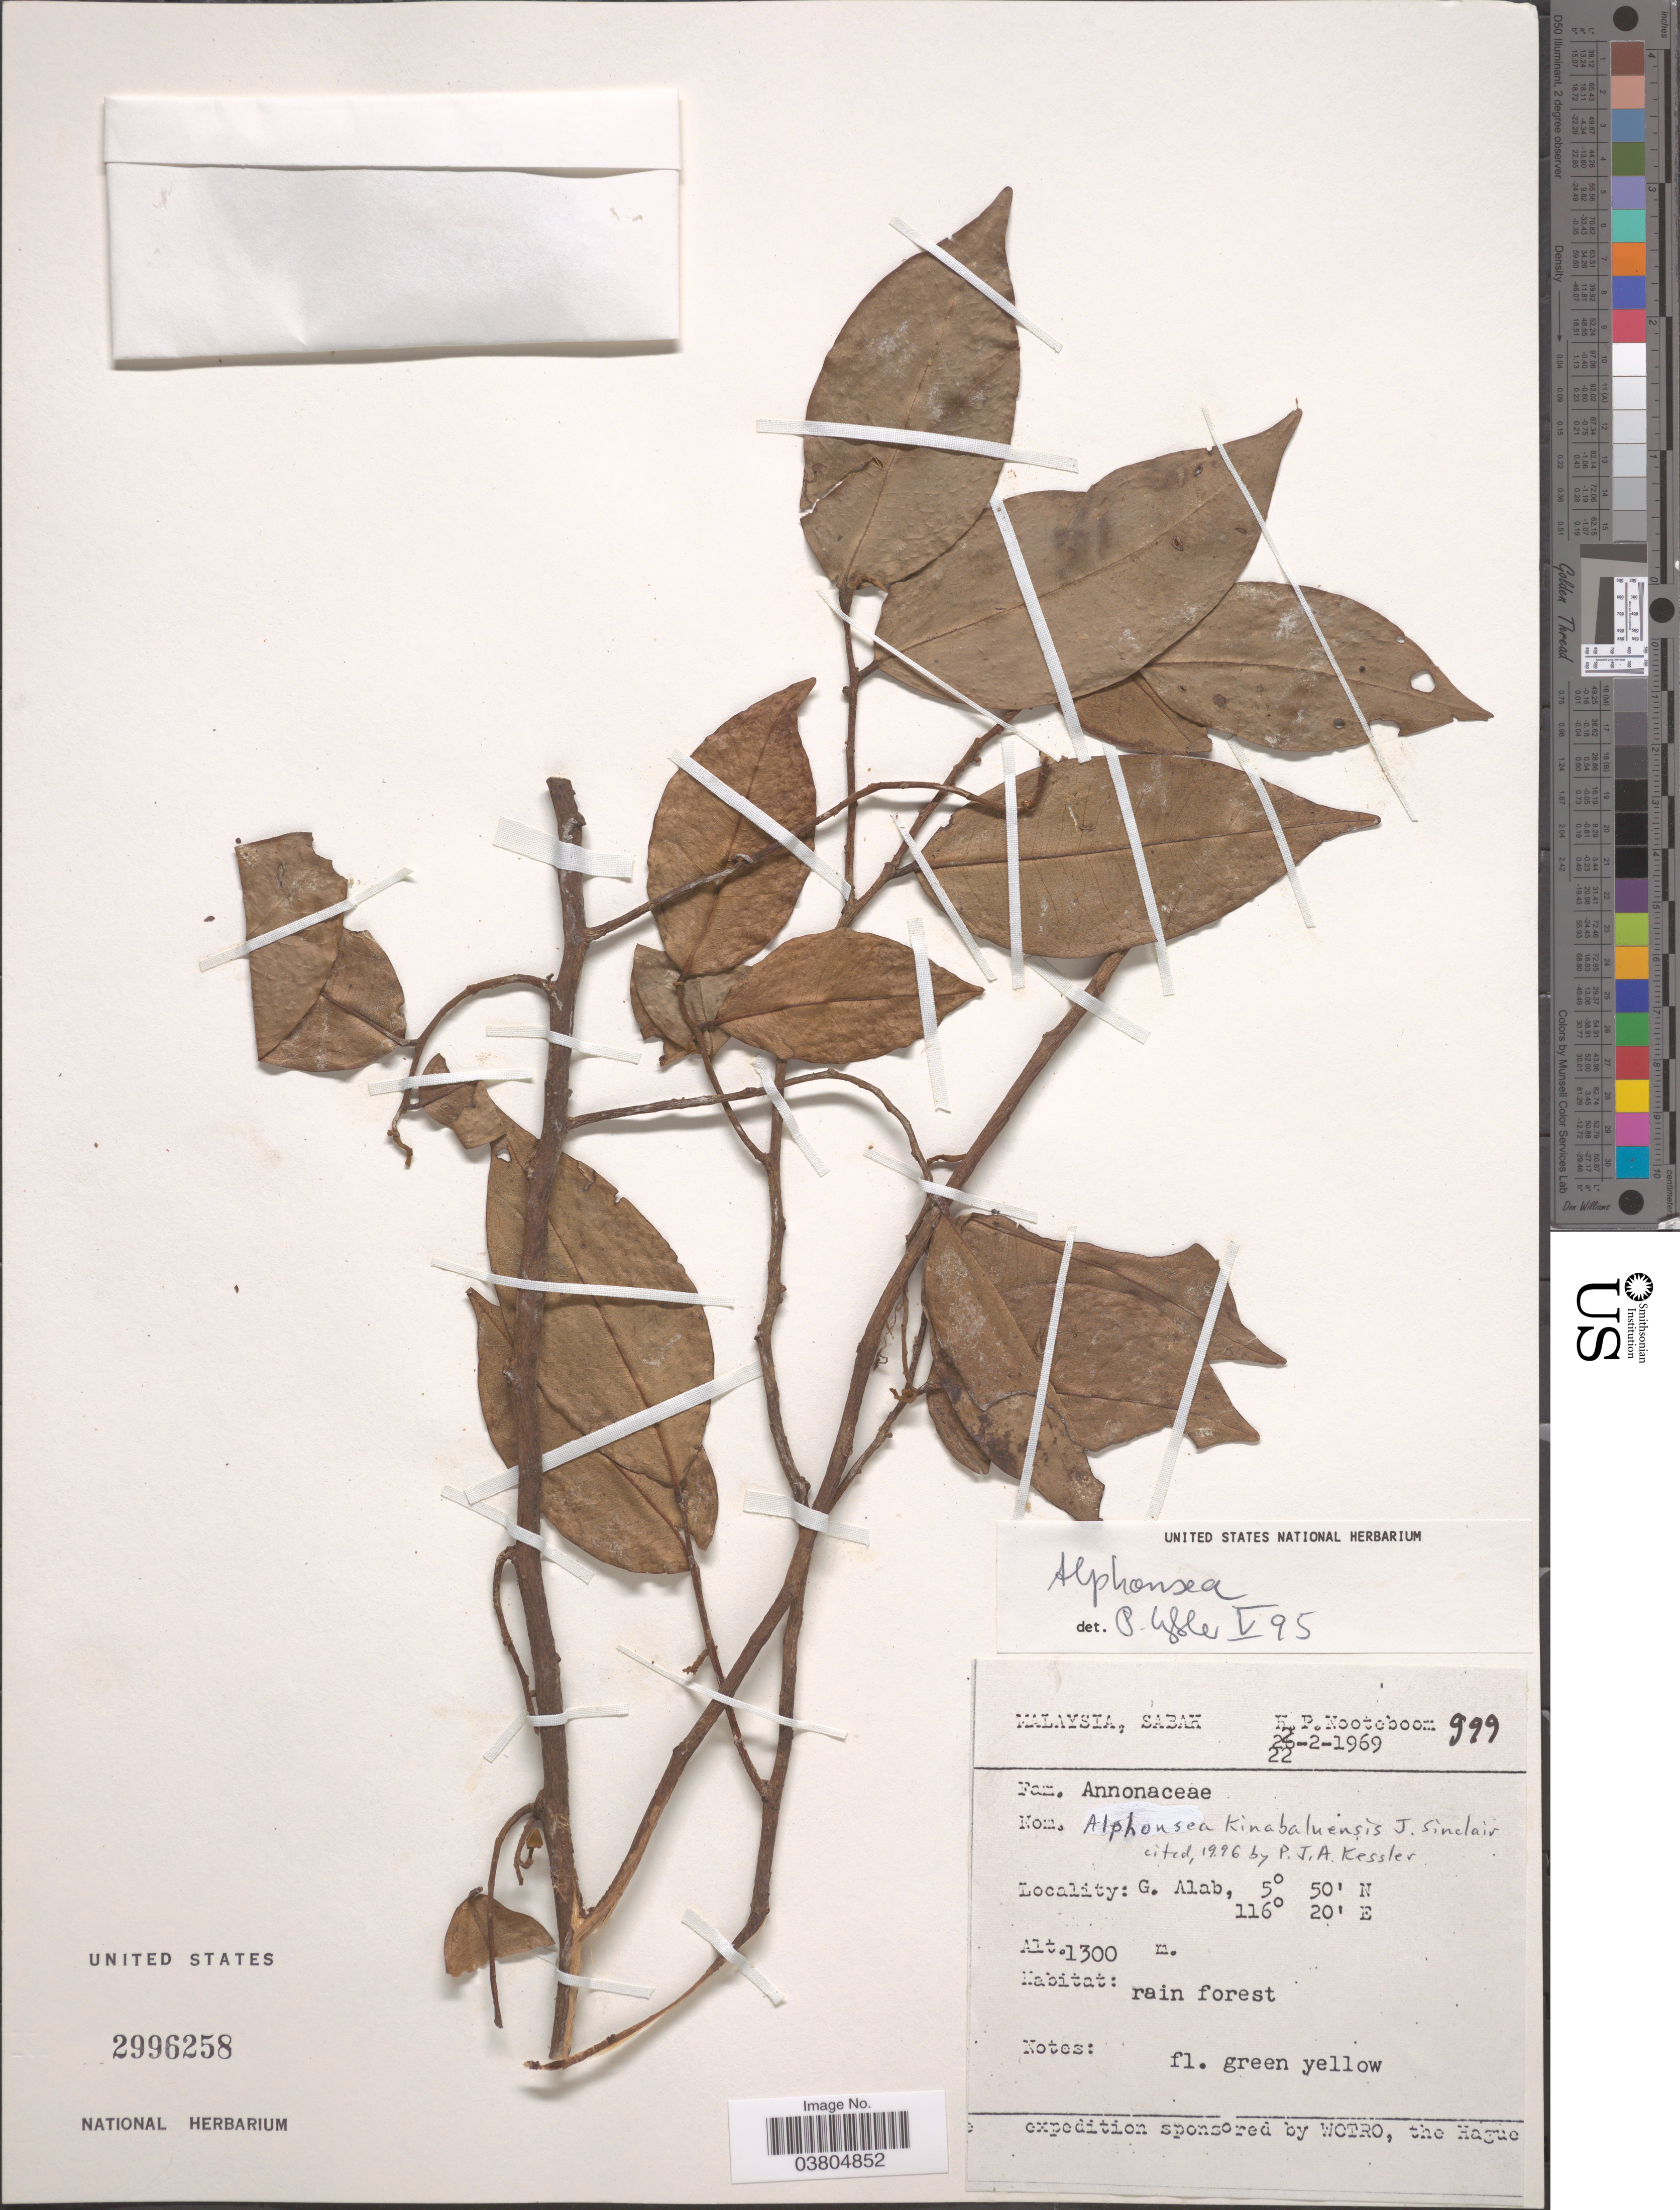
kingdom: Plantae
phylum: Tracheophyta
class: Magnoliopsida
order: Magnoliales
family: Annonaceae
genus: Alphonsea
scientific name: Alphonsea kinabaluensis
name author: J. Sinclair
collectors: H. P. Nooteboom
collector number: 999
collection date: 1969-02-22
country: Malaysia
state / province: Sabah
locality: G. Alab.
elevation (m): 1300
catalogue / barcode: US 2996258